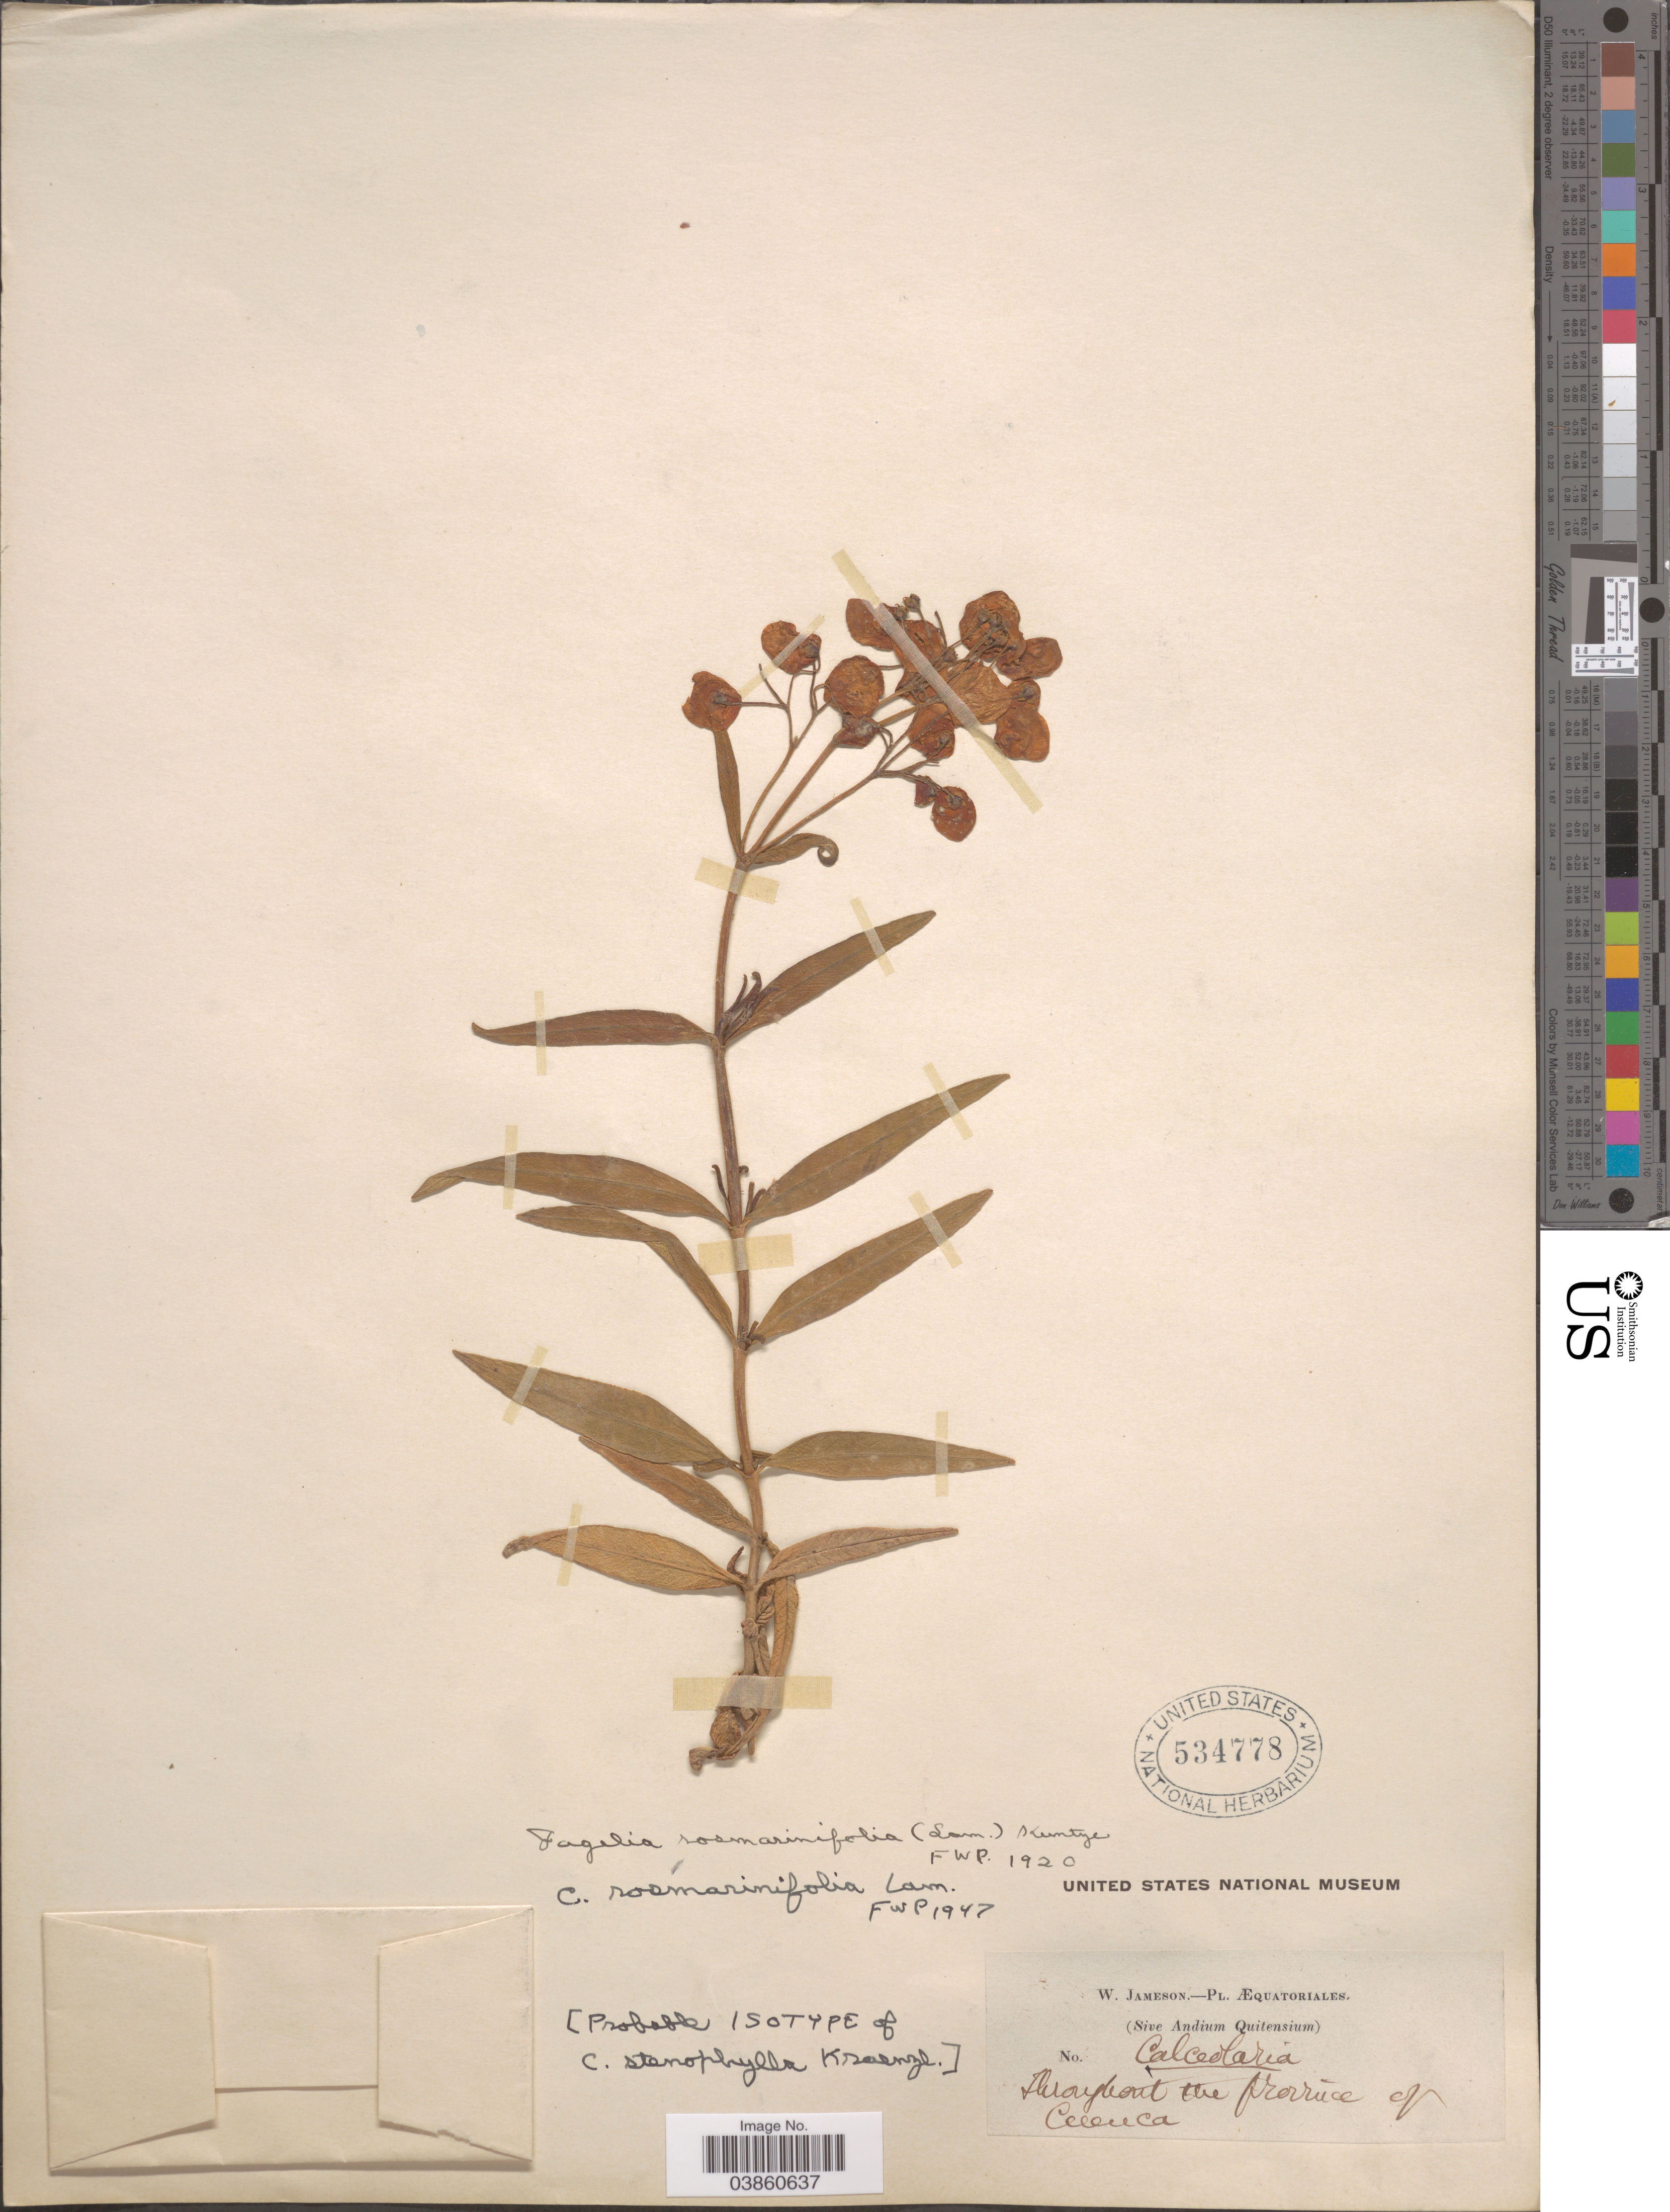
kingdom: Plantae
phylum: Tracheophyta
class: Magnoliopsida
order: Lamiales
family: Calceolariaceae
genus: Calceolaria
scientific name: Calceolaria rosmarinifolia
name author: Lam.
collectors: W. Jameson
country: Ecuador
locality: Throughout the province of Cuenca.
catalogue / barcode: US 534778